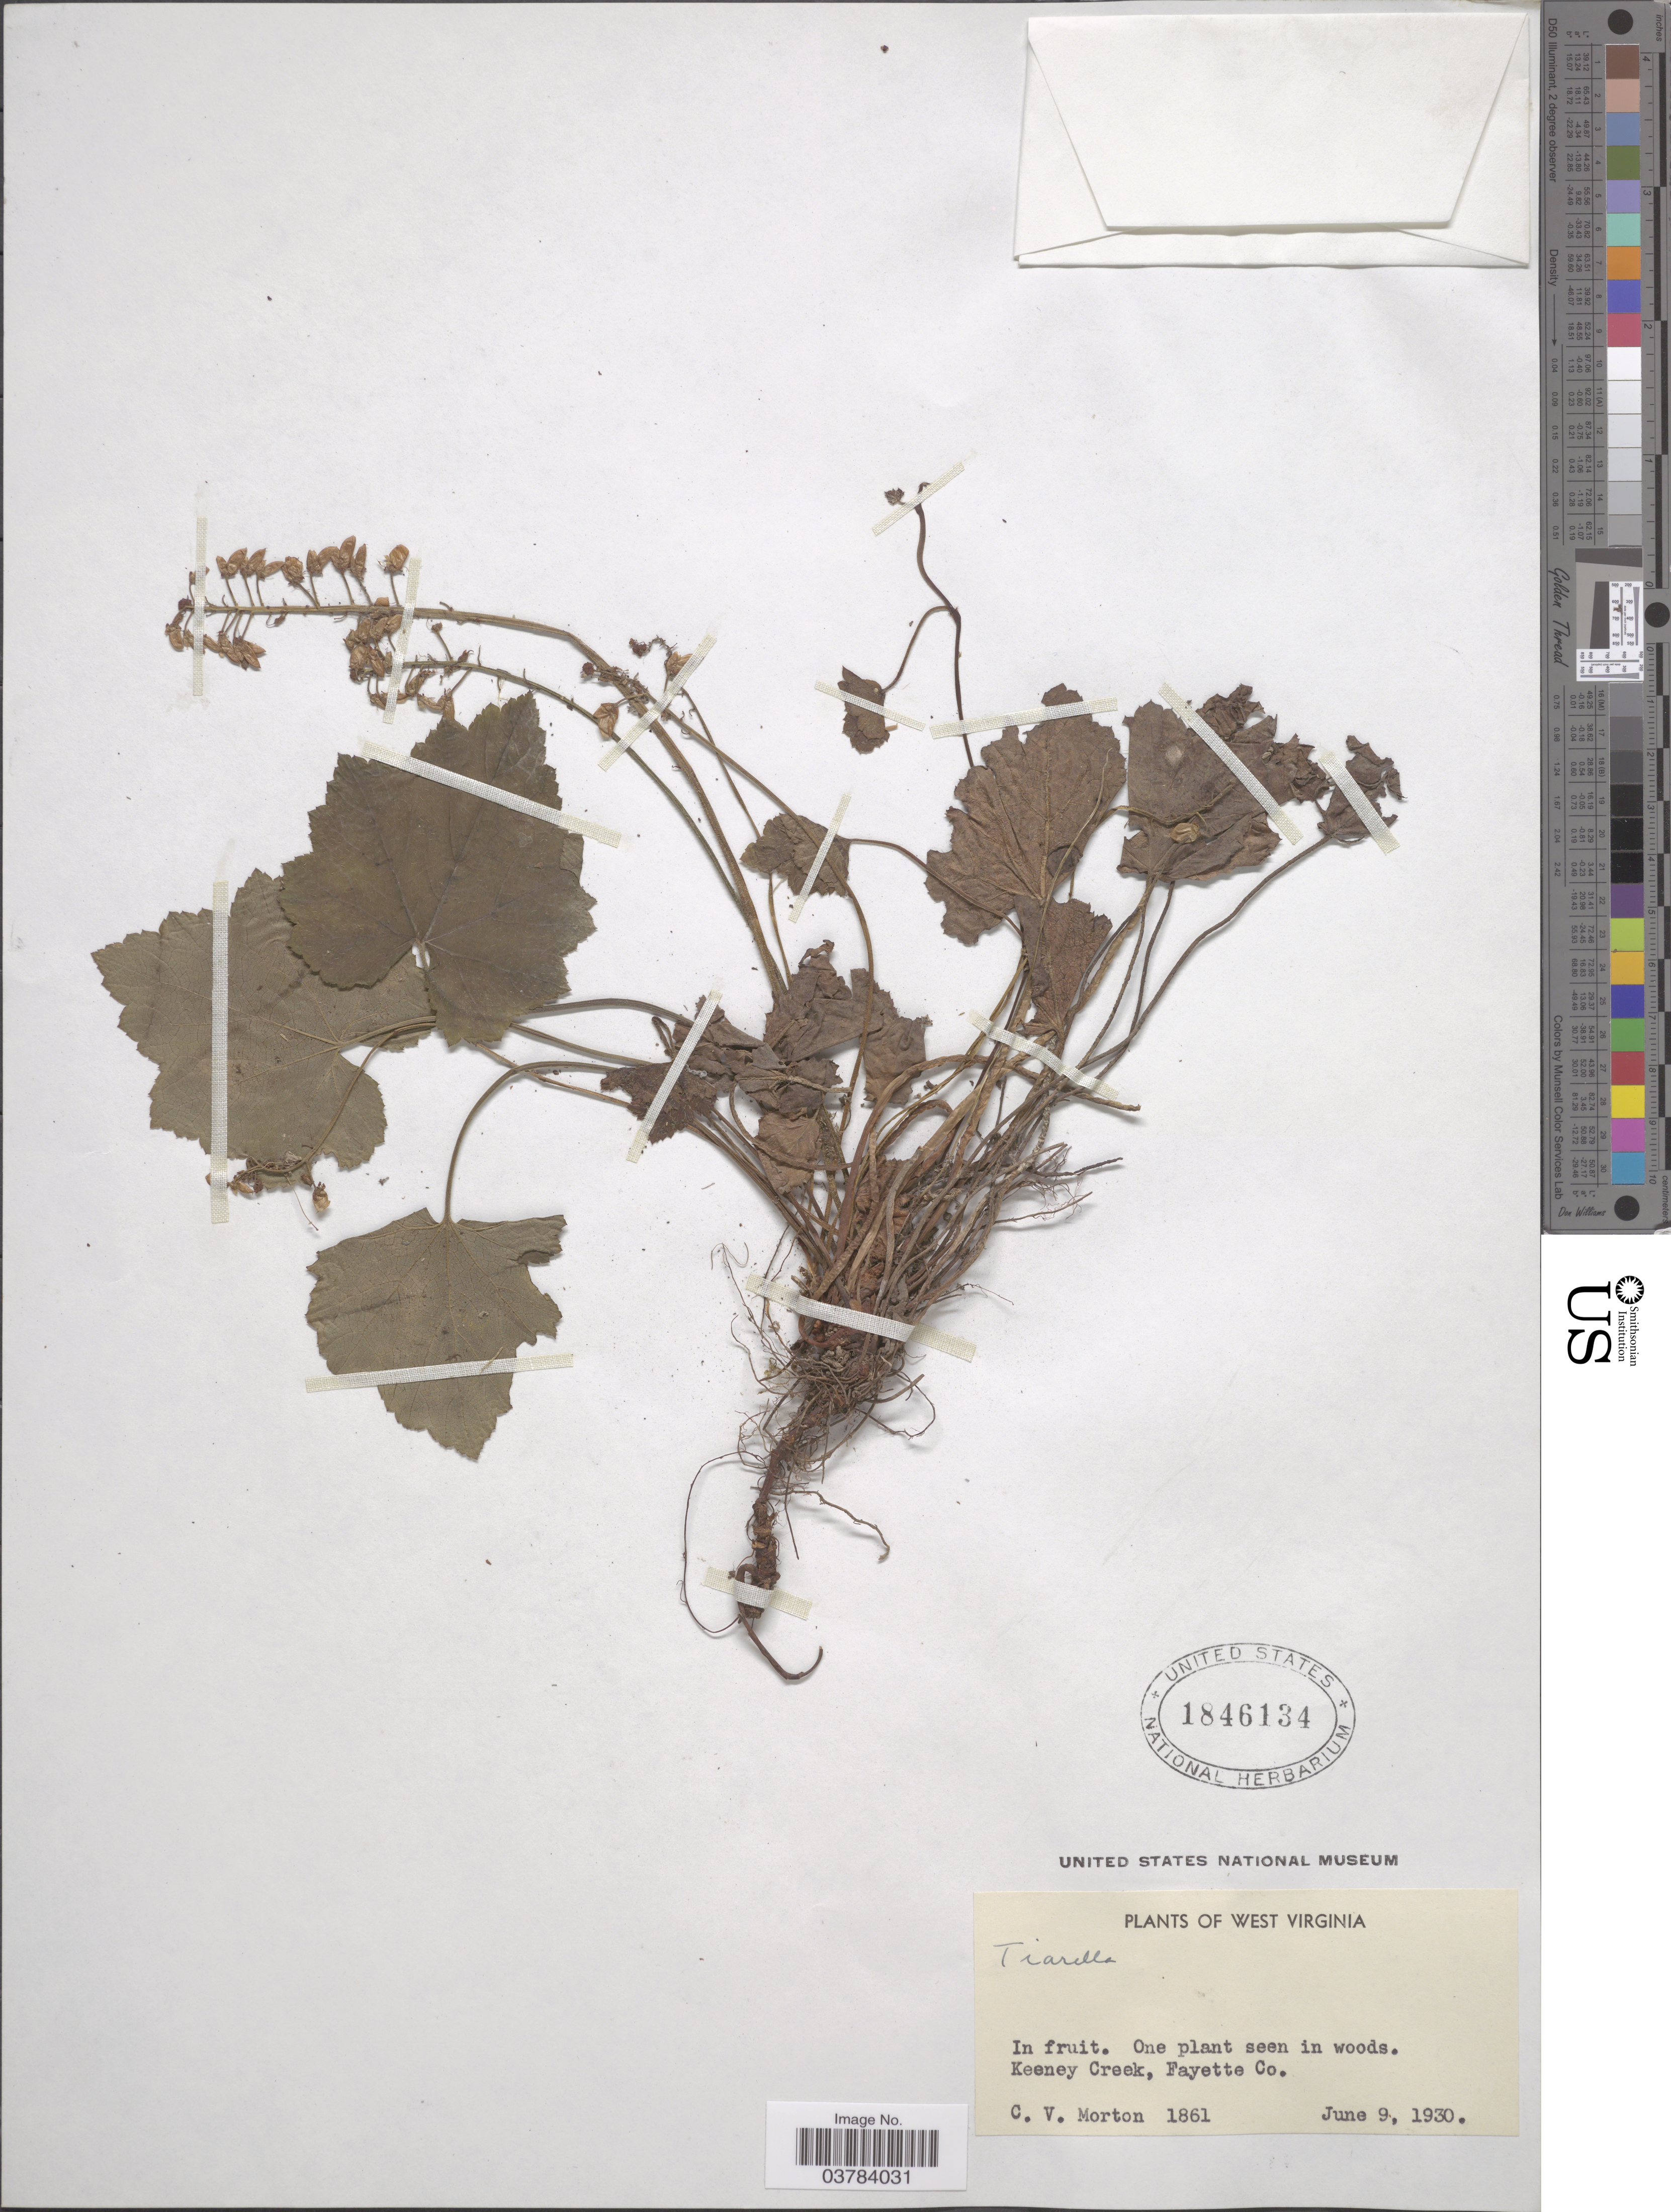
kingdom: Plantae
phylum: Tracheophyta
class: Magnoliopsida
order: Saxifragales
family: Saxifragaceae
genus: Tiarella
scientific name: Tiarella sp.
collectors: C. V. Morton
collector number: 1861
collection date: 1930-06-09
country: United States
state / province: West Virginia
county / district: Fayette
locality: Keeney Creek, Fayette Co.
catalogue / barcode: US 1846134